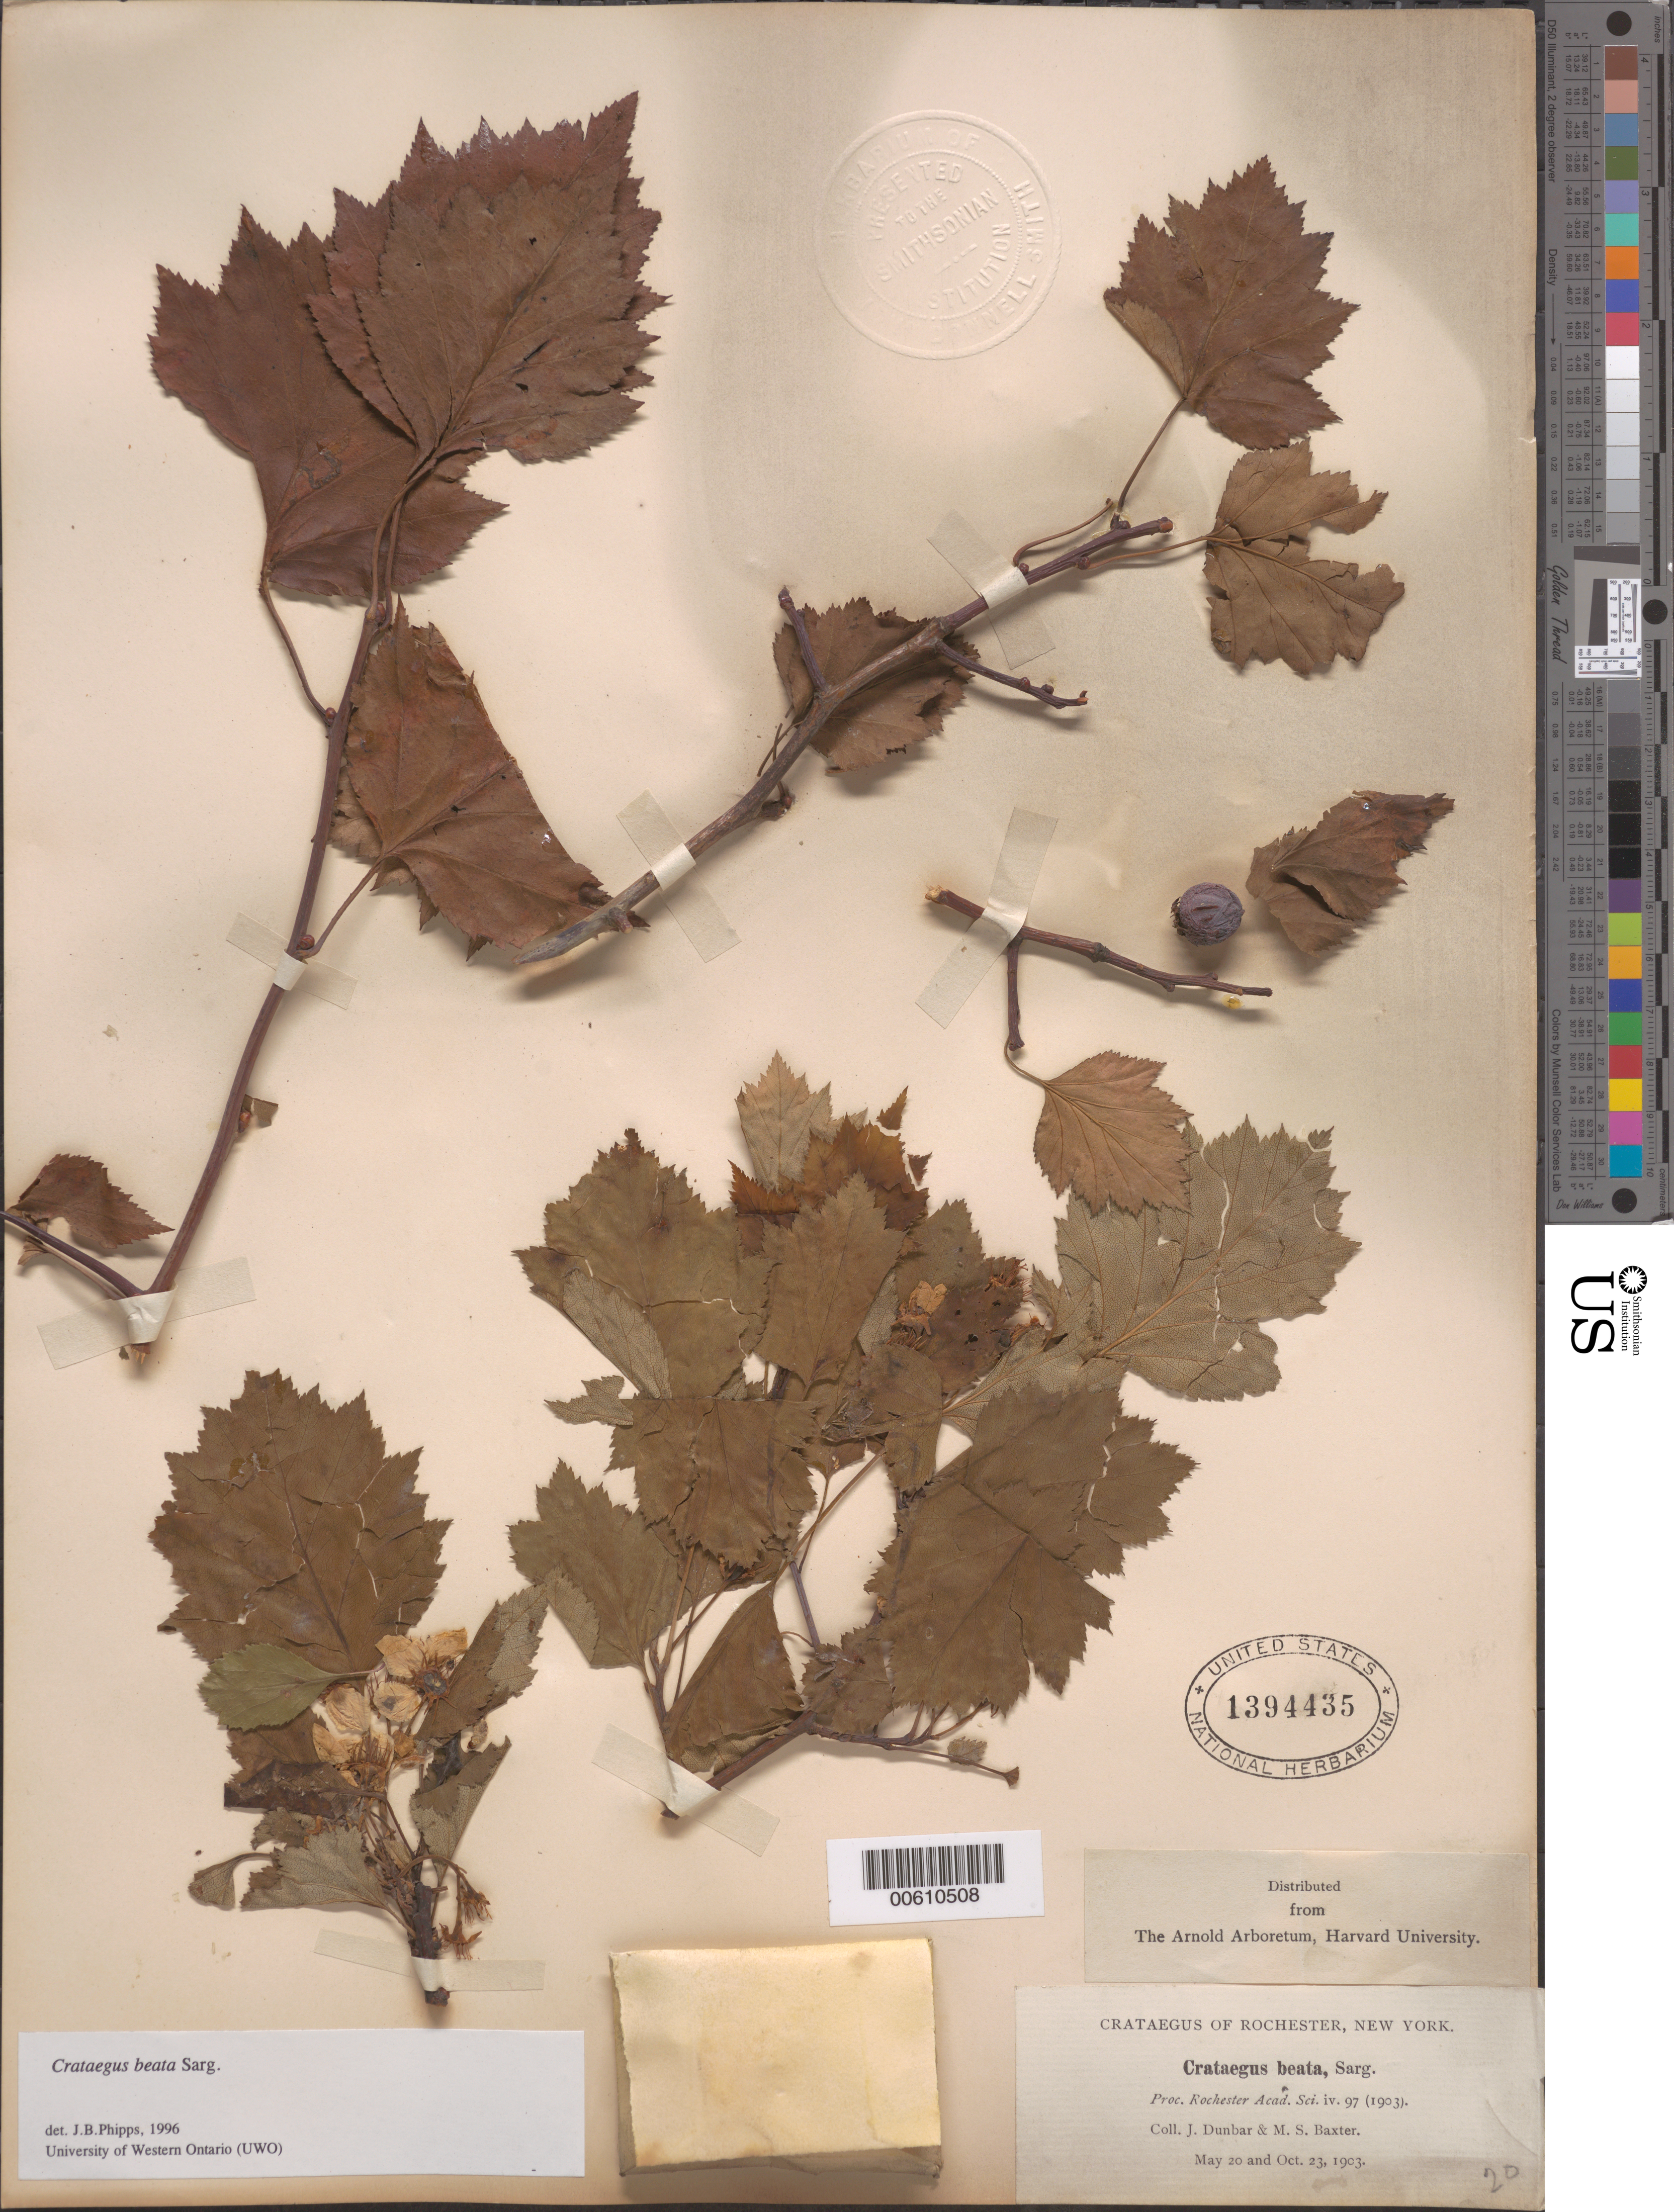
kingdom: Plantae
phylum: Tracheophyta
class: Magnoliopsida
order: Rosales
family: Rosaceae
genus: Crataegus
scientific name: Crataegus beata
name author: Sarg.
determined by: Phipps, James B., (UWO), University of Western Ontario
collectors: J. Dunbar & M. Baxter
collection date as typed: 20 May 1903 and 23 Oct 1903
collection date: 1903-05-20,1903-10-23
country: United States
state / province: New York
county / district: Monroe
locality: Rochester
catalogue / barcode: US 1394435